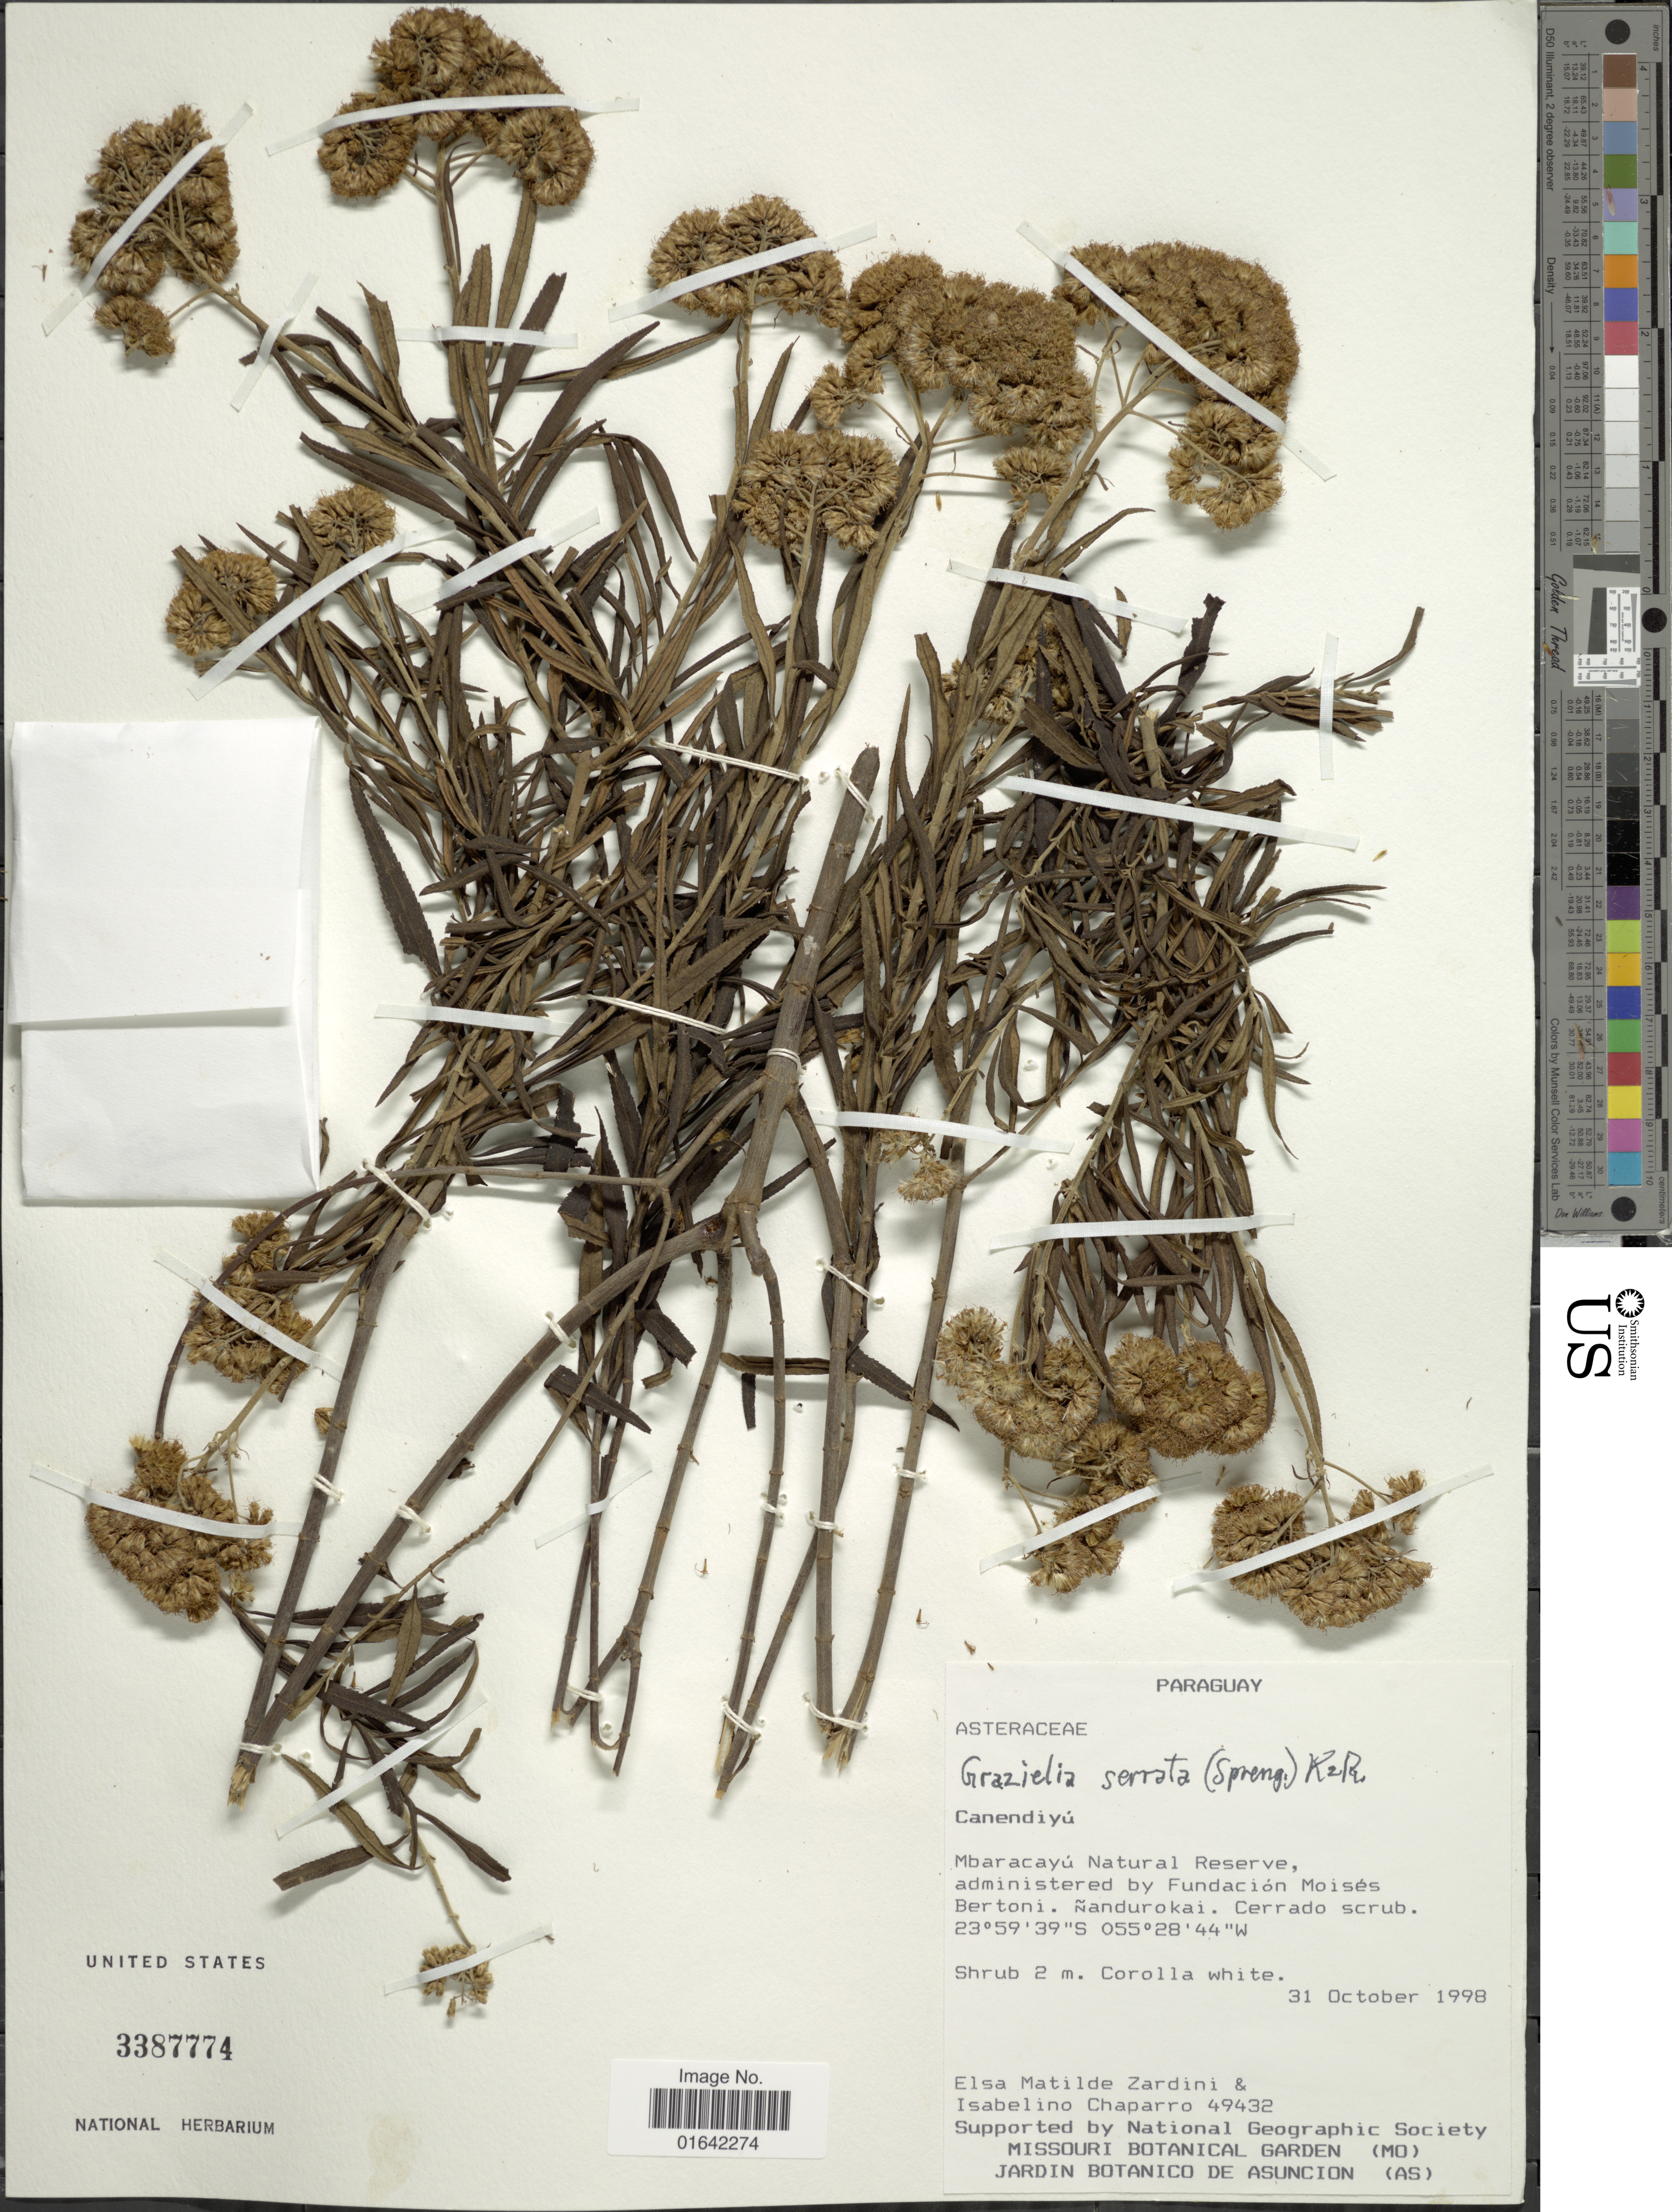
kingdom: Plantae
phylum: Tracheophyta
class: Magnoliopsida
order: Asterales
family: Asteraceae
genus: Grazielia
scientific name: Grazielia serrata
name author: (Spreng.) R.M. King & H. Rob.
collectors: E. M. Zardini & I. Chaparro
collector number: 49432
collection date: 1998-10-31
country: Paraguay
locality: Canendiyu, Mbaracayu Natural Reserve, administrtrf by Fundacion Moises Bertoni, Nandurokai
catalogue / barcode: US 3387774